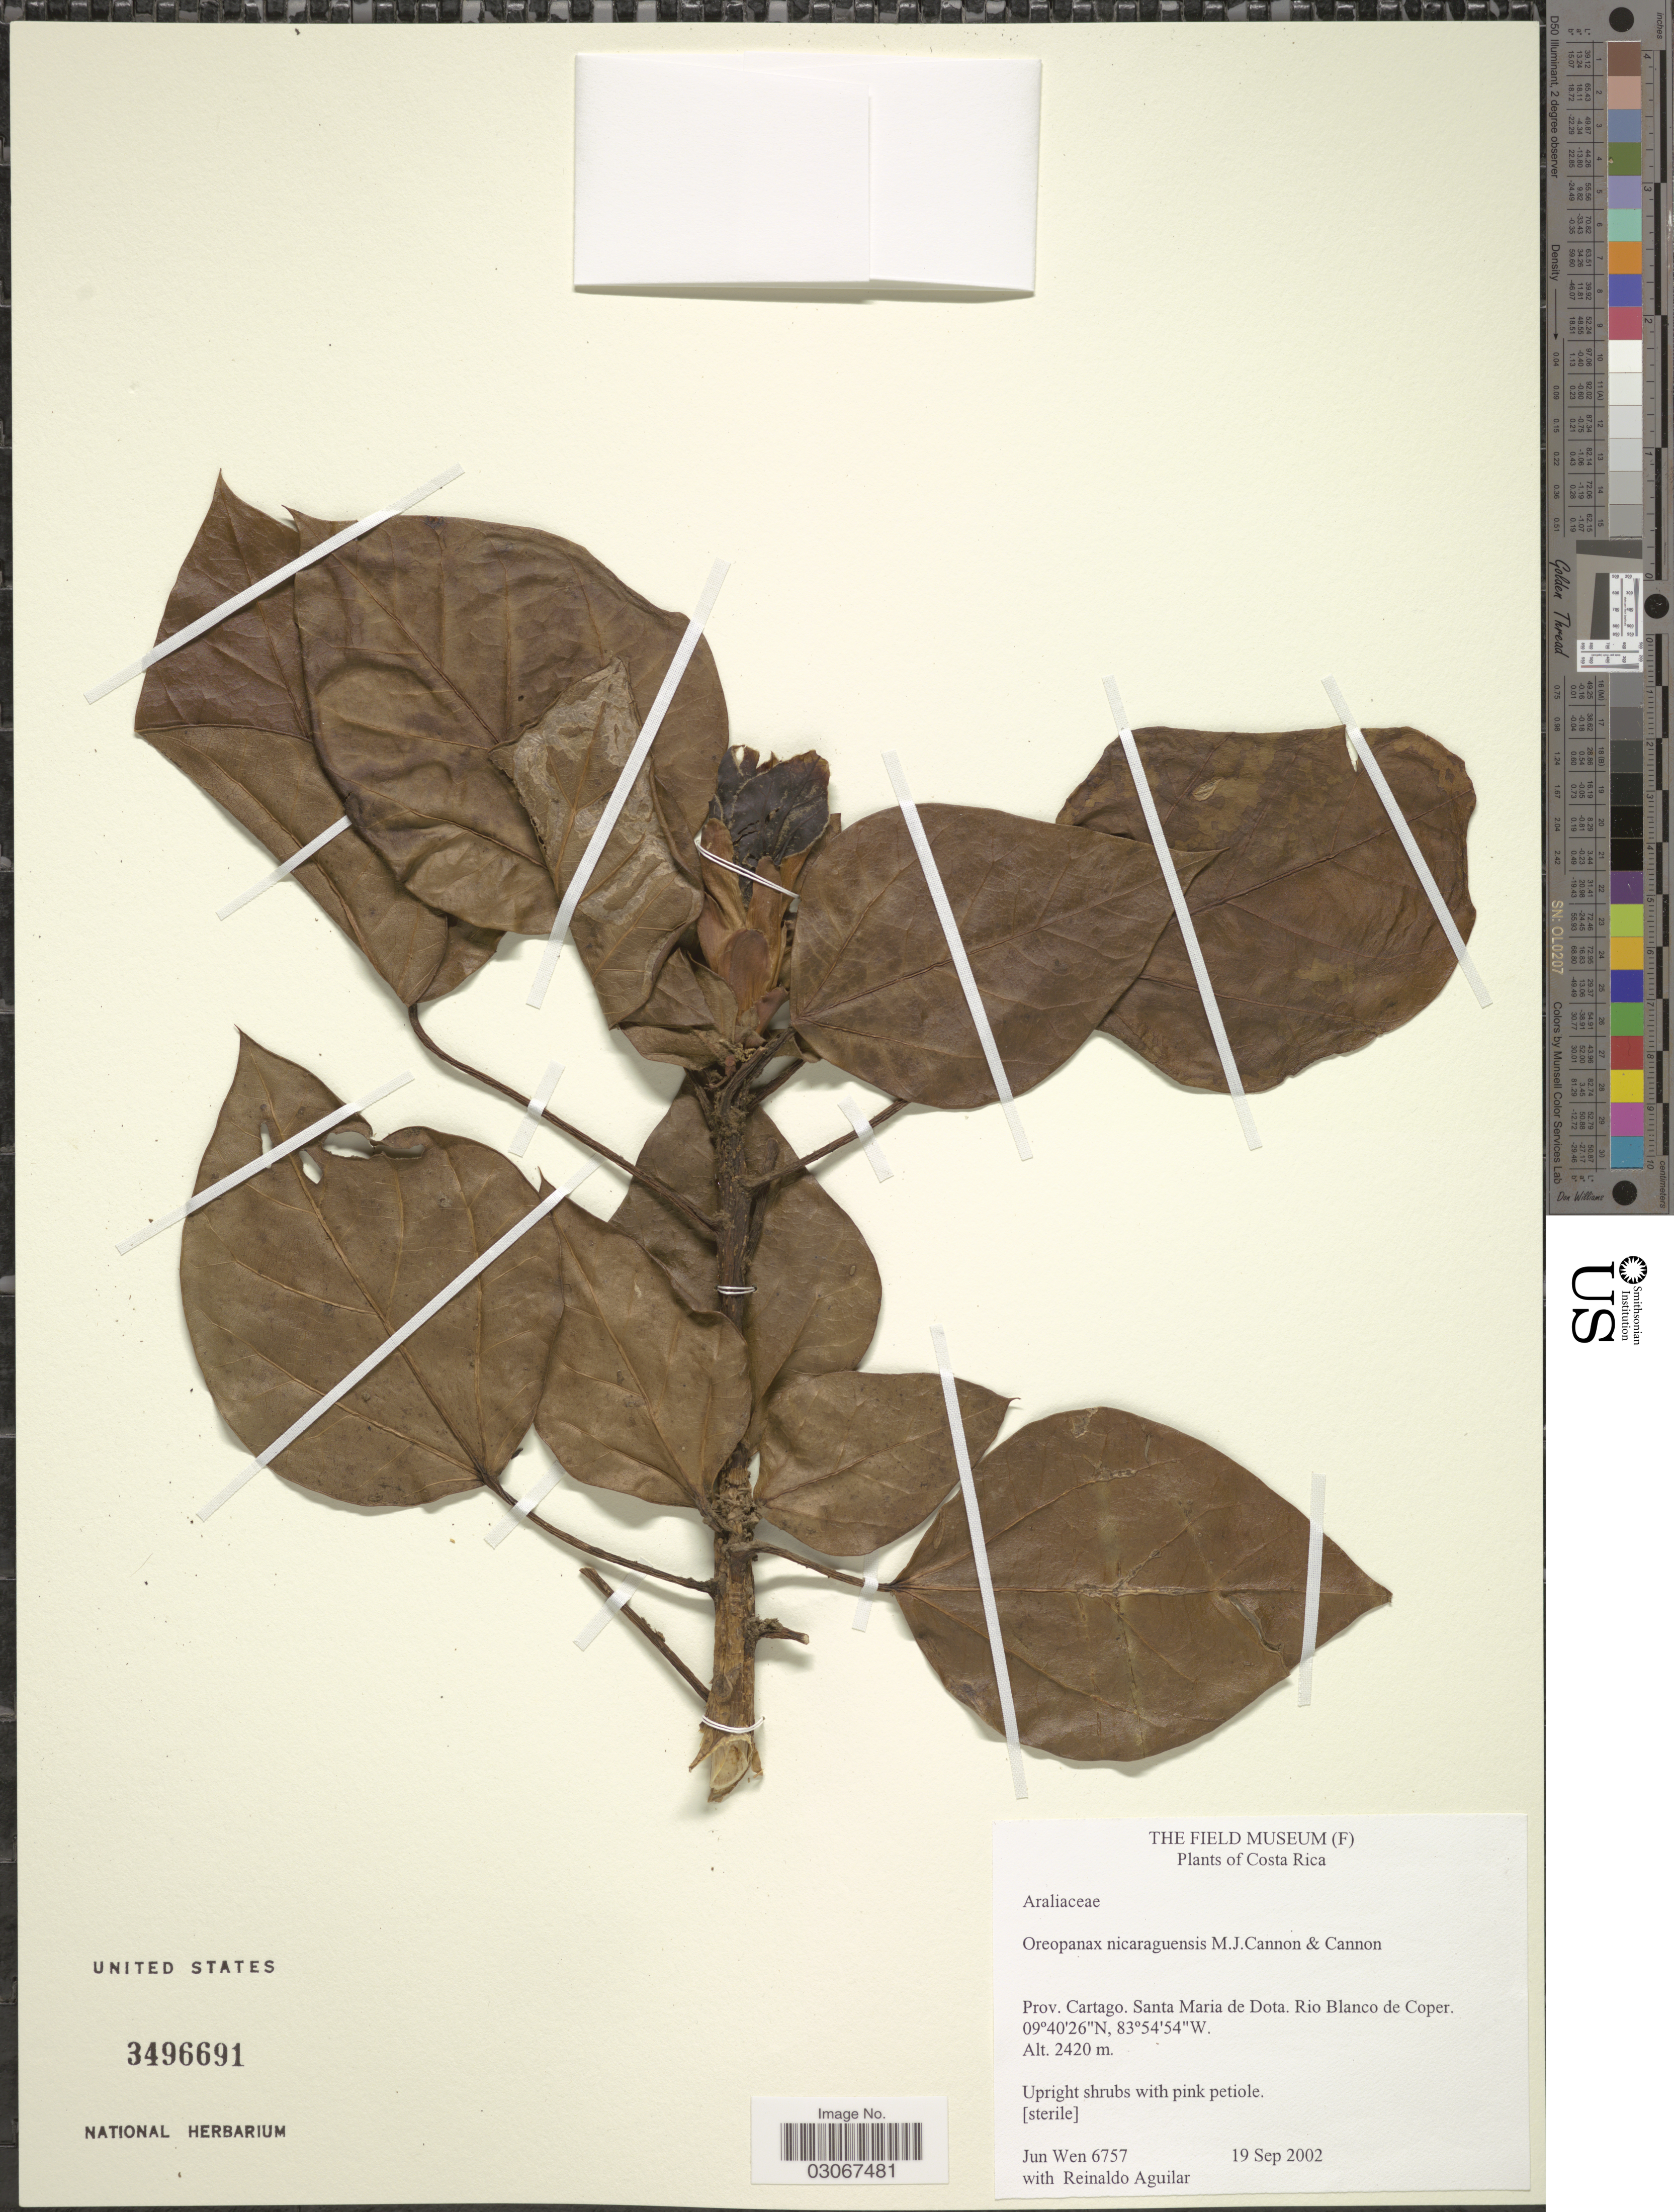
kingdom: Plantae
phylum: Tracheophyta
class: Magnoliopsida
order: Apiales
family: Araliaceae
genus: Oreopanax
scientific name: Oreopanax nicaraguensis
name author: M.J. Cannon & J. Cannon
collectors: J. Wen & R. Aguilar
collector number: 6757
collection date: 2002-09-19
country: Costa Rica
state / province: Cartago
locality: Santa Maria de Dota. Rio Blanco de Coper.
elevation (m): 2420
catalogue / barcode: US 3496691